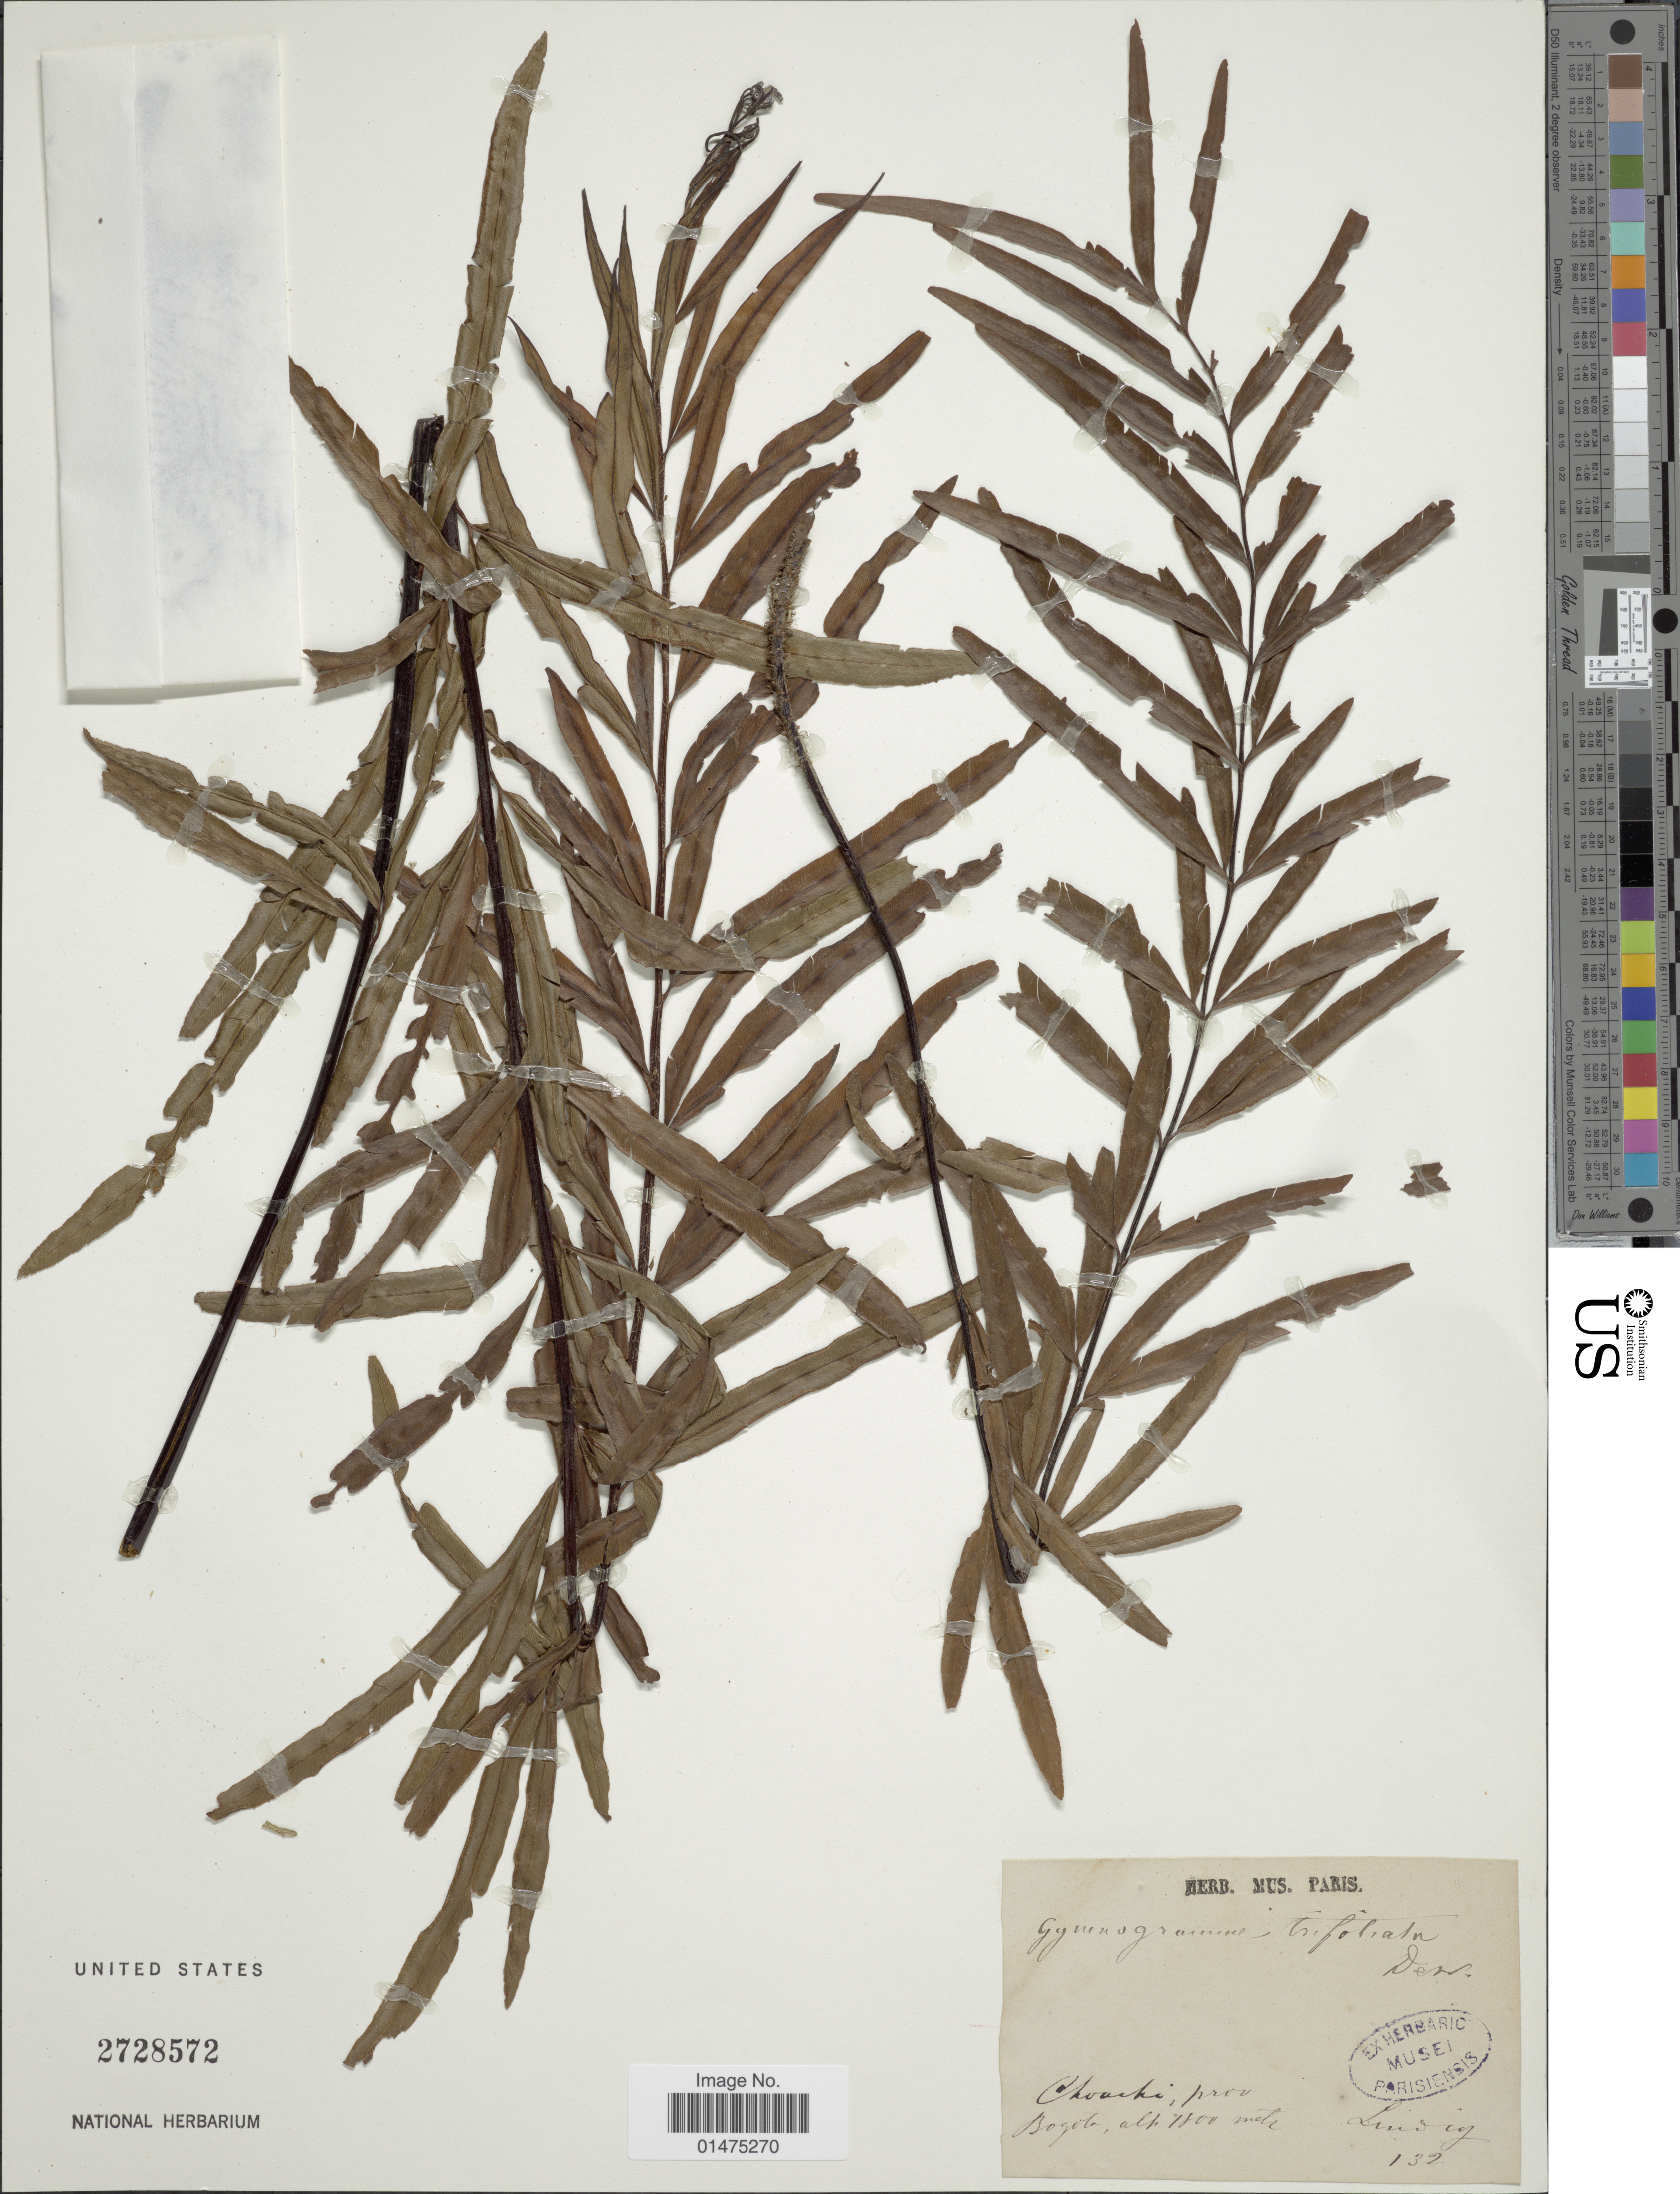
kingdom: Plantae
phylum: Tracheophyta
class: Polypodiopsida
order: Polypodiales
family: Pteridaceae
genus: Pityrogramma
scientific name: Pityrogramma trifoliata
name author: (L.) R.M. Tryon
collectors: -. Lindig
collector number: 132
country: Colombia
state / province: Bogota D.C.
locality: Choachi prov., Bogota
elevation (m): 1800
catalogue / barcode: US 2728572